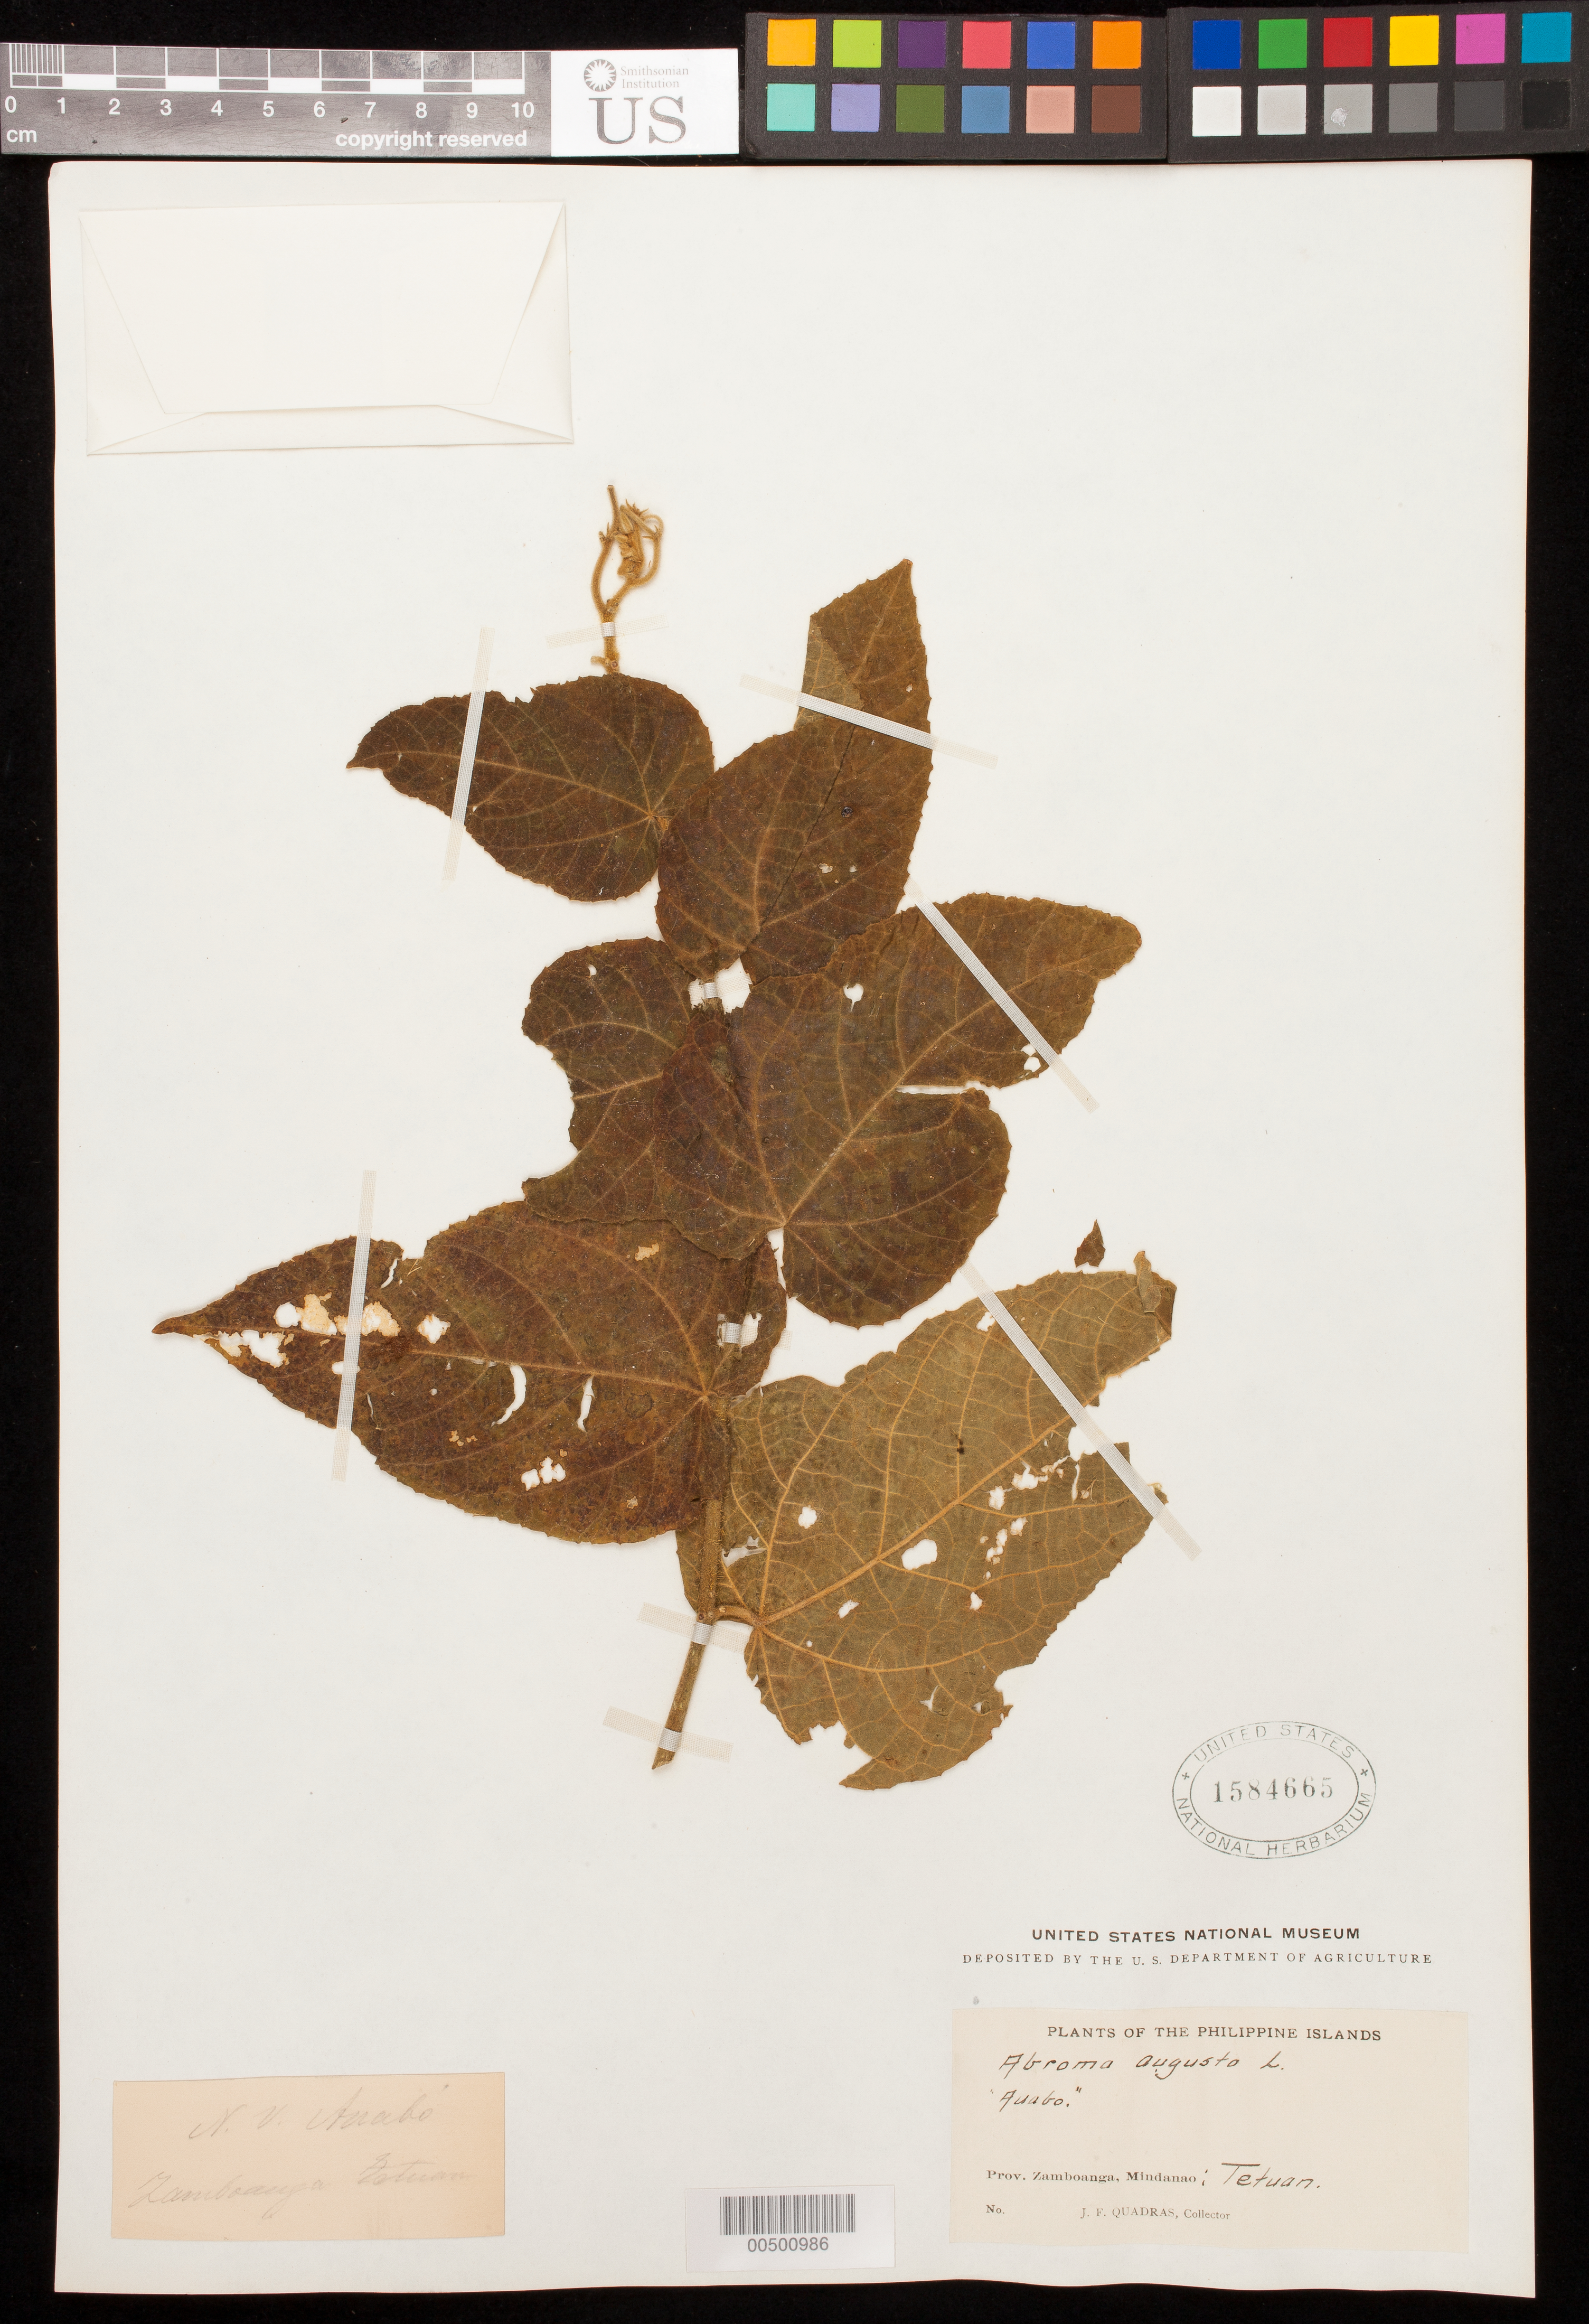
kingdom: Plantae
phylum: Tracheophyta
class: Magnoliopsida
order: Malvales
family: Malvaceae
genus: Abroma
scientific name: Abroma augusta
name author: (L.) L. f.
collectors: J. Quadras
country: Philippines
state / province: Zamboanga Peninsula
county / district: Zamboanga del Sur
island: Mindanao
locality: Zamboanga City, Tetuan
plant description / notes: Common name: Auabo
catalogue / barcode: US 1584665